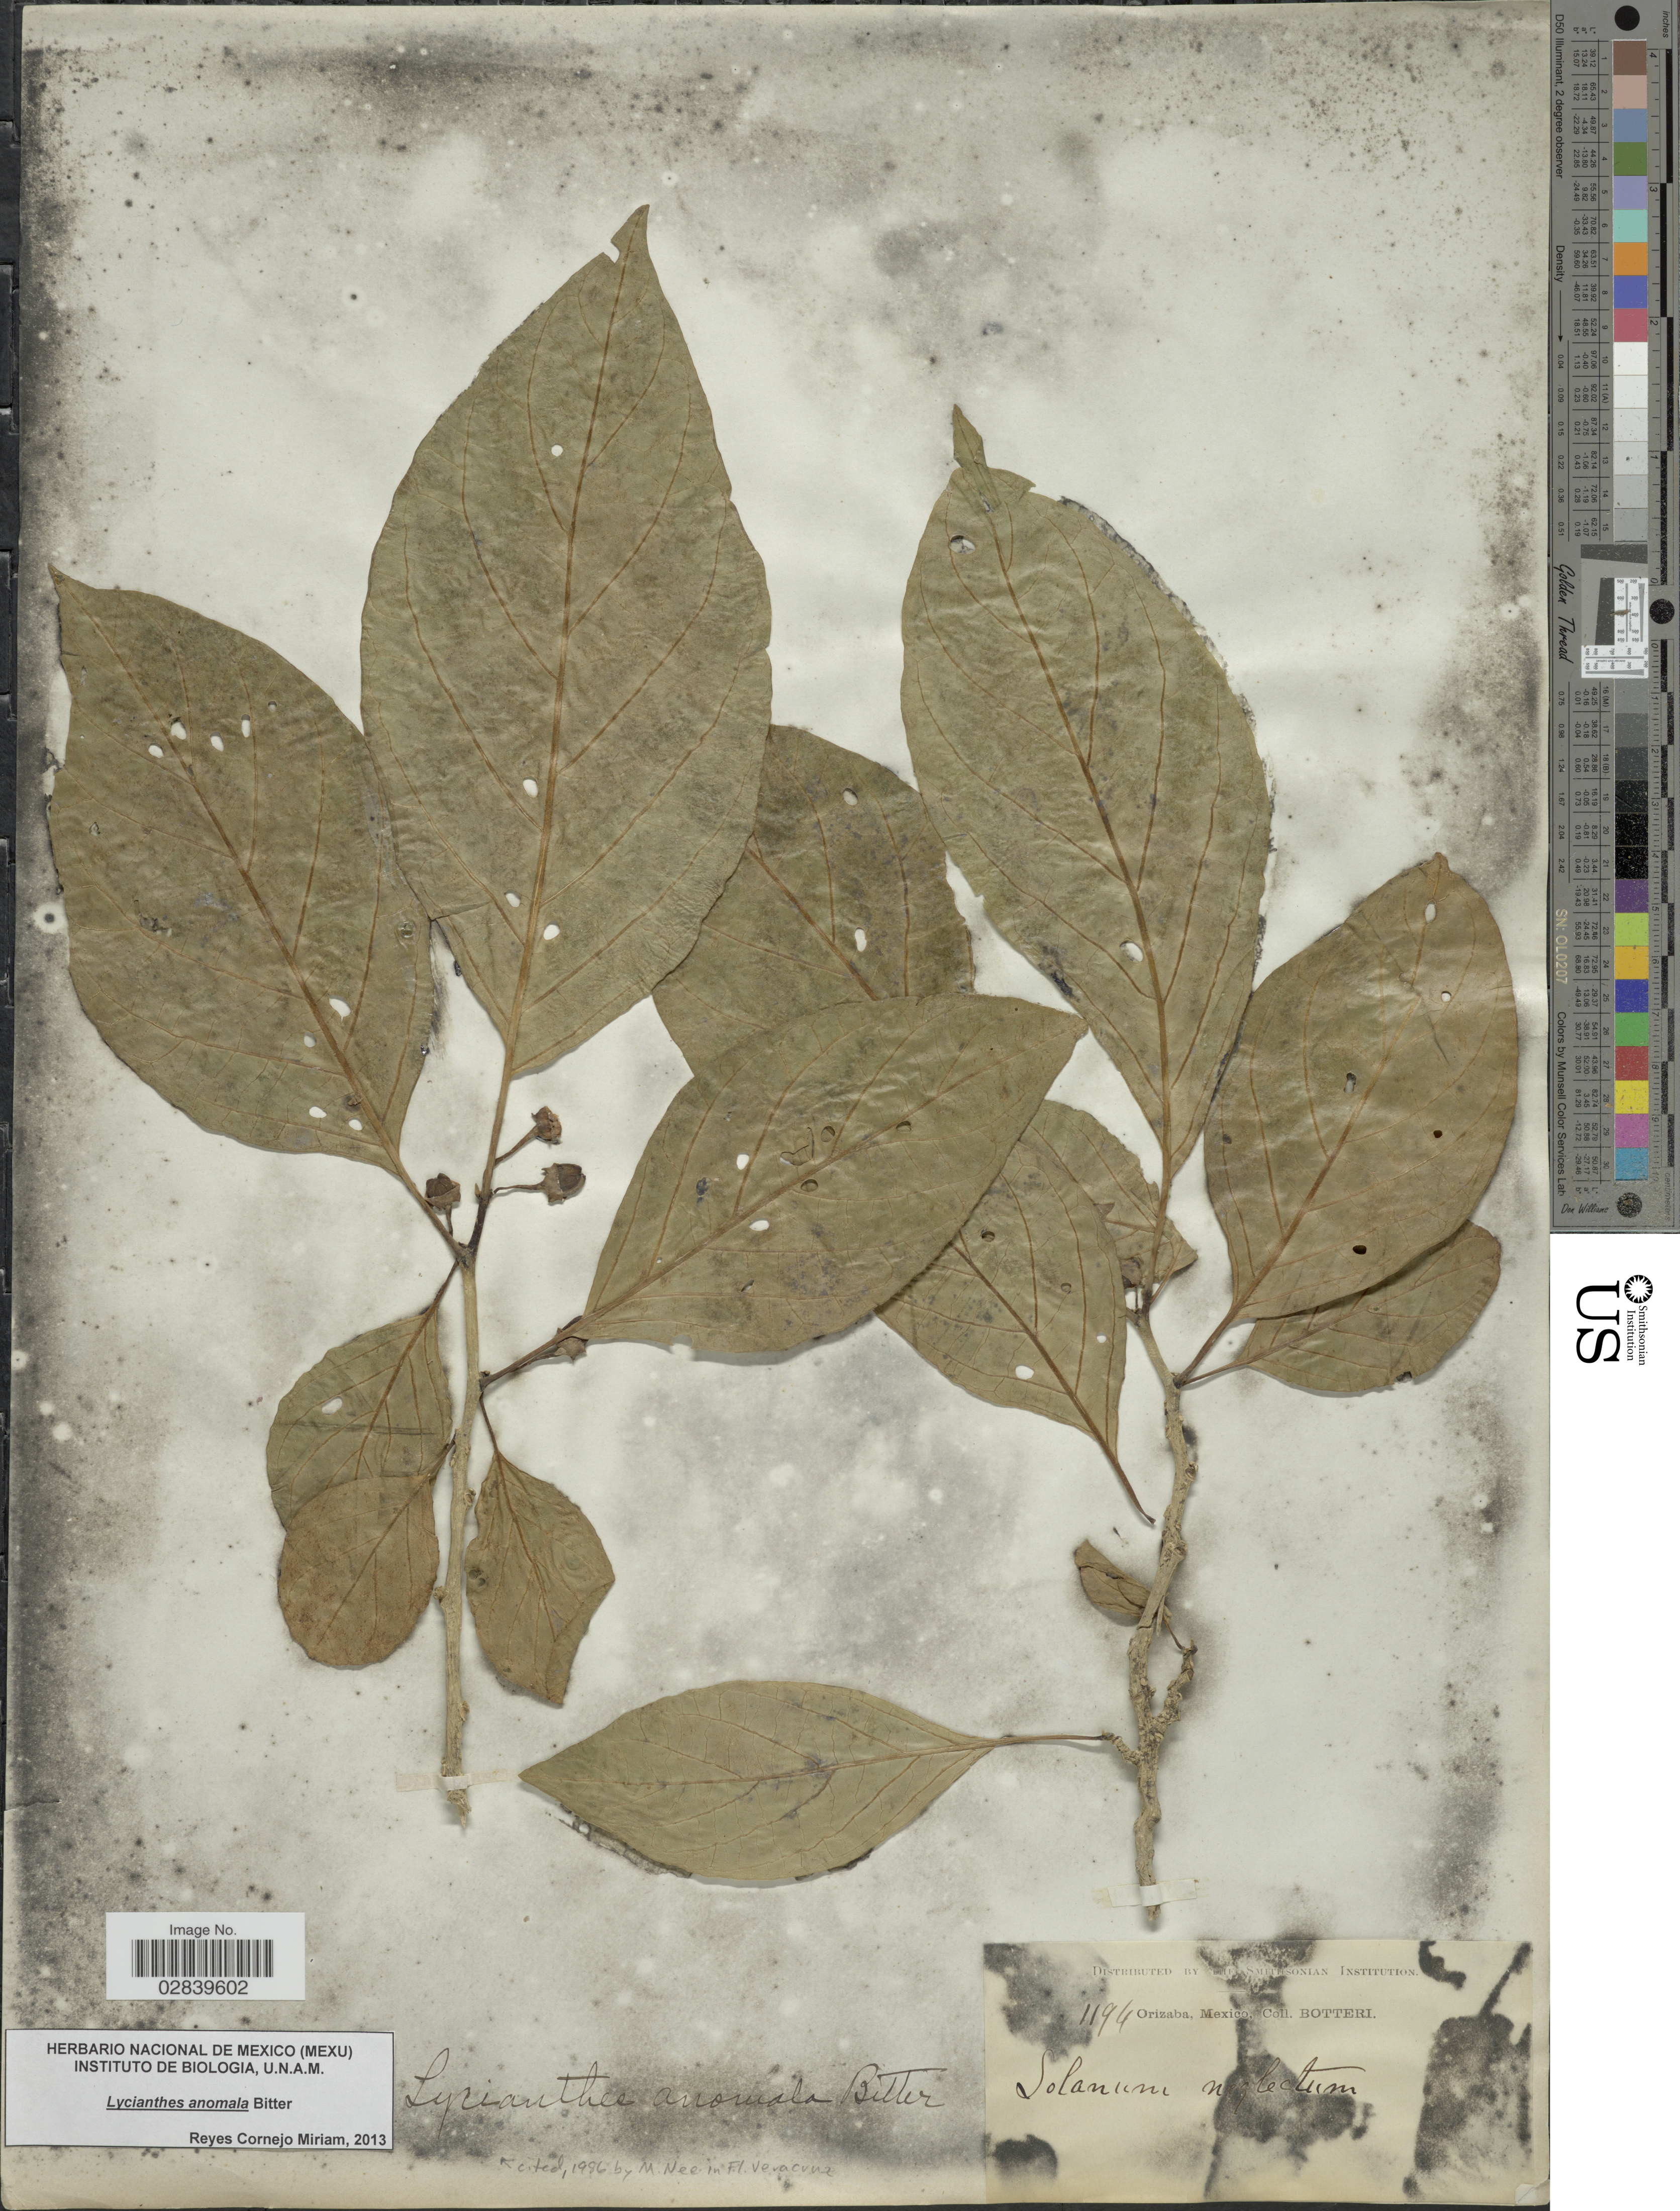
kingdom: Plantae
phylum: Tracheophyta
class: Magnoliopsida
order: Solanales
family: Solanaceae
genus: Lycianthes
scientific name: Lycianthes anomala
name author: Bitter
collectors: -. Botteri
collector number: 1194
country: Mexico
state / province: Veracruz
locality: Orizaba.